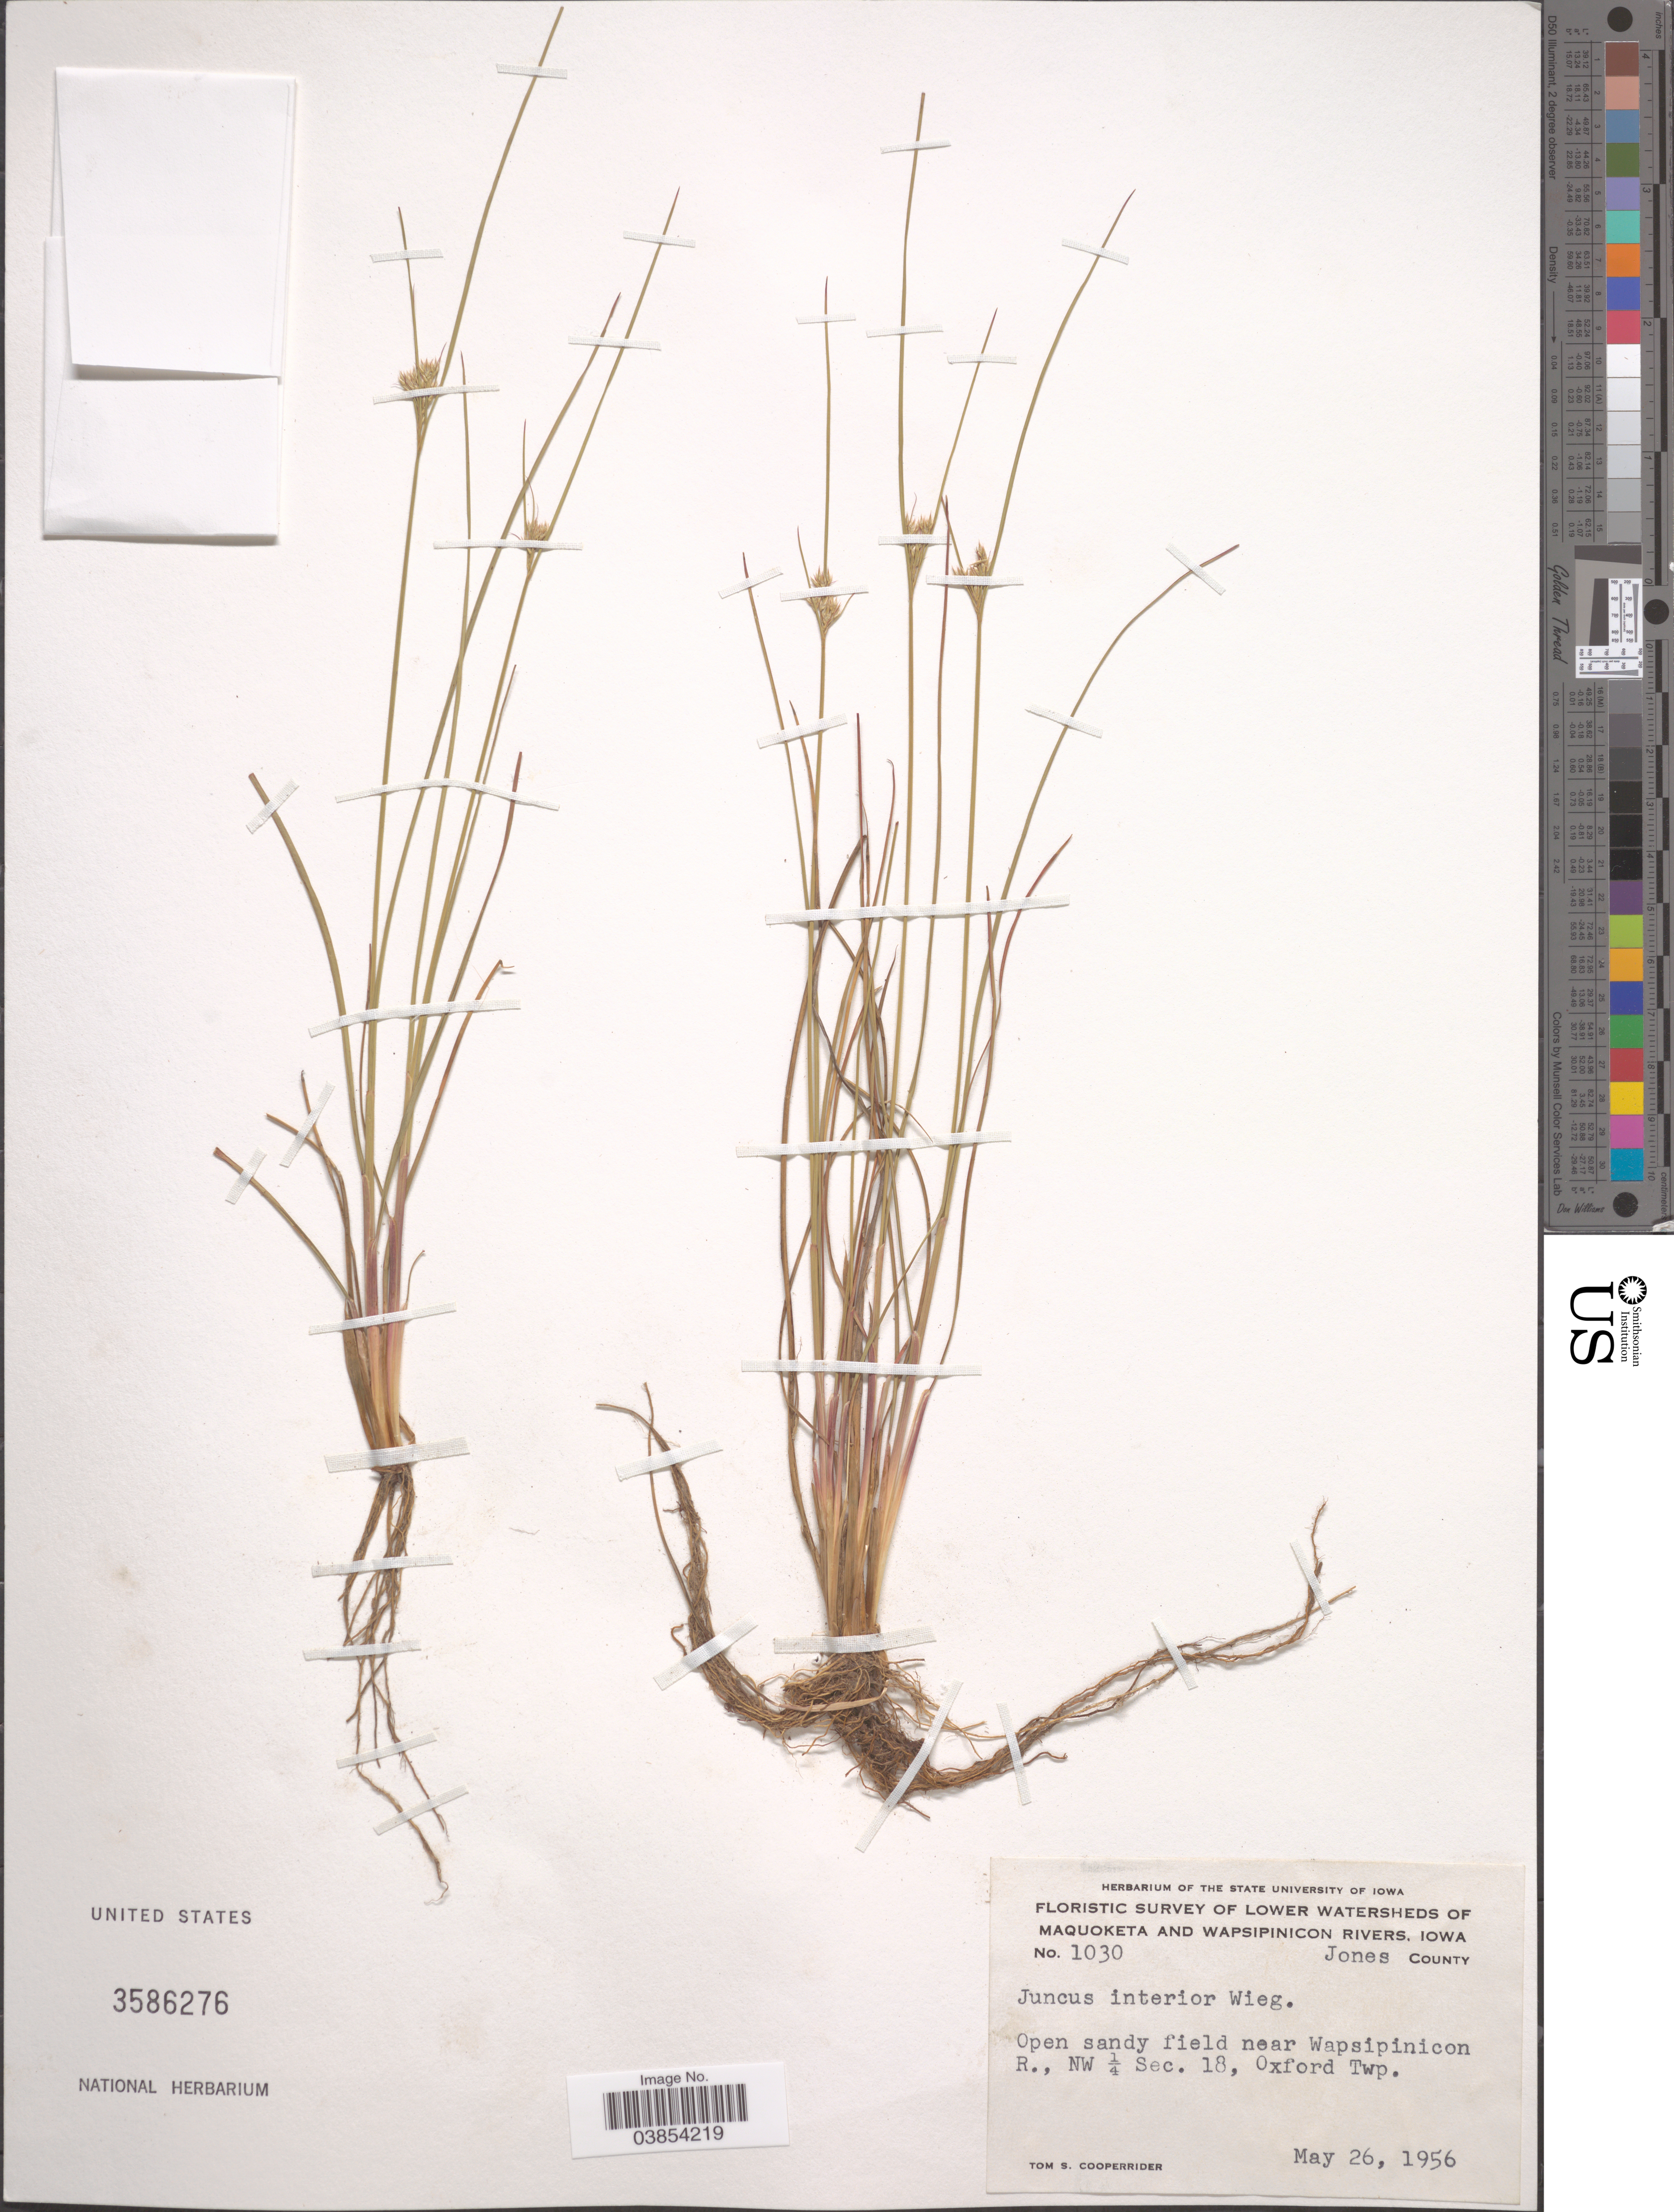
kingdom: Plantae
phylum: Tracheophyta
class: Liliopsida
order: Poales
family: Juncaceae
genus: Juncus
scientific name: Juncus interior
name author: Wiegand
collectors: T. S. Cooperrider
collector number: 1030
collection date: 1956-05-26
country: United States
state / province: Iowa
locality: Lower watersheds of Maquoketa and Wapsipinicon Rivers. Jones County. Open sandy field near Wapsipinicon R., NW ¼ Sec. 18, Oxford Twp.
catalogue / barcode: US 3586276